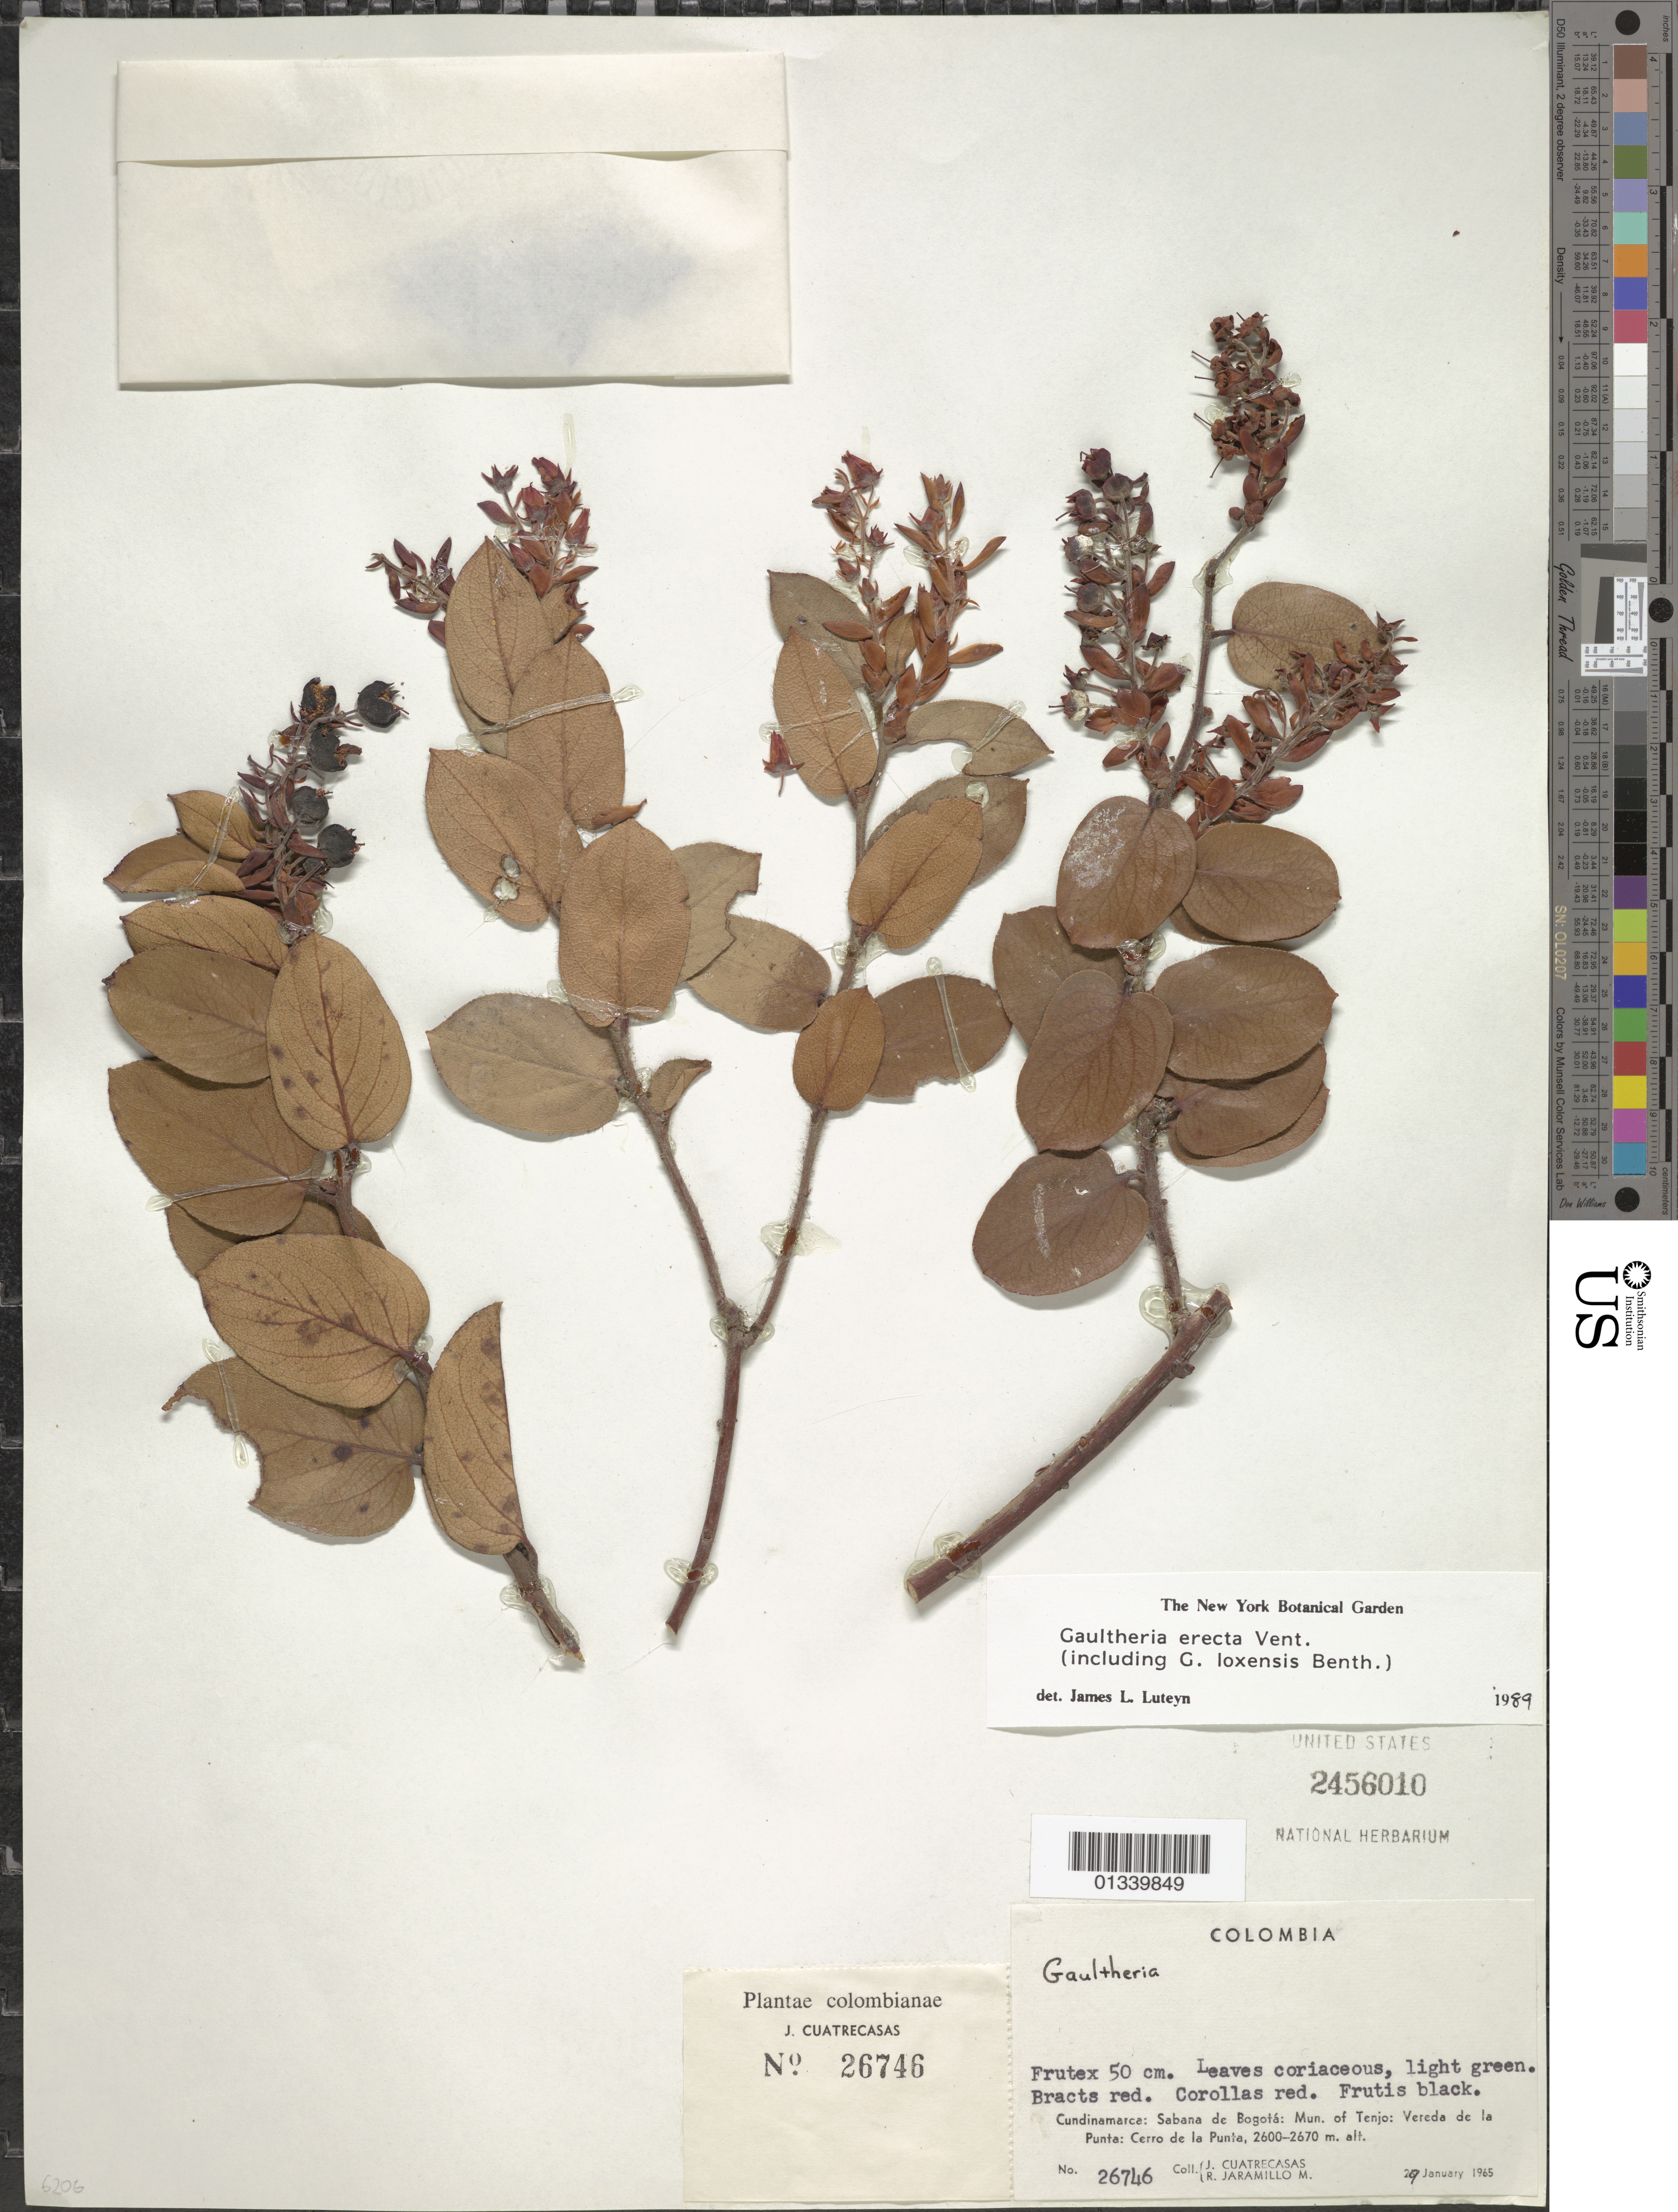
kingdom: Plantae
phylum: Tracheophyta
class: Magnoliopsida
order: Ericales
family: Ericaceae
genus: Gaultheria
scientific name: Gaultheria erecta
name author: Vent.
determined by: Luteyn, J. L.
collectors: J. Cuatrecasas & R. Jaramillo M.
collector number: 26746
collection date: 1965-01-29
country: Colombia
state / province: Cundinamarca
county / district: Tenjo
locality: Sabana de Bogota: Mun. of Tenjo,: Vereda de la Punta: Cerro de la Punta.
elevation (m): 2600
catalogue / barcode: US 2456010